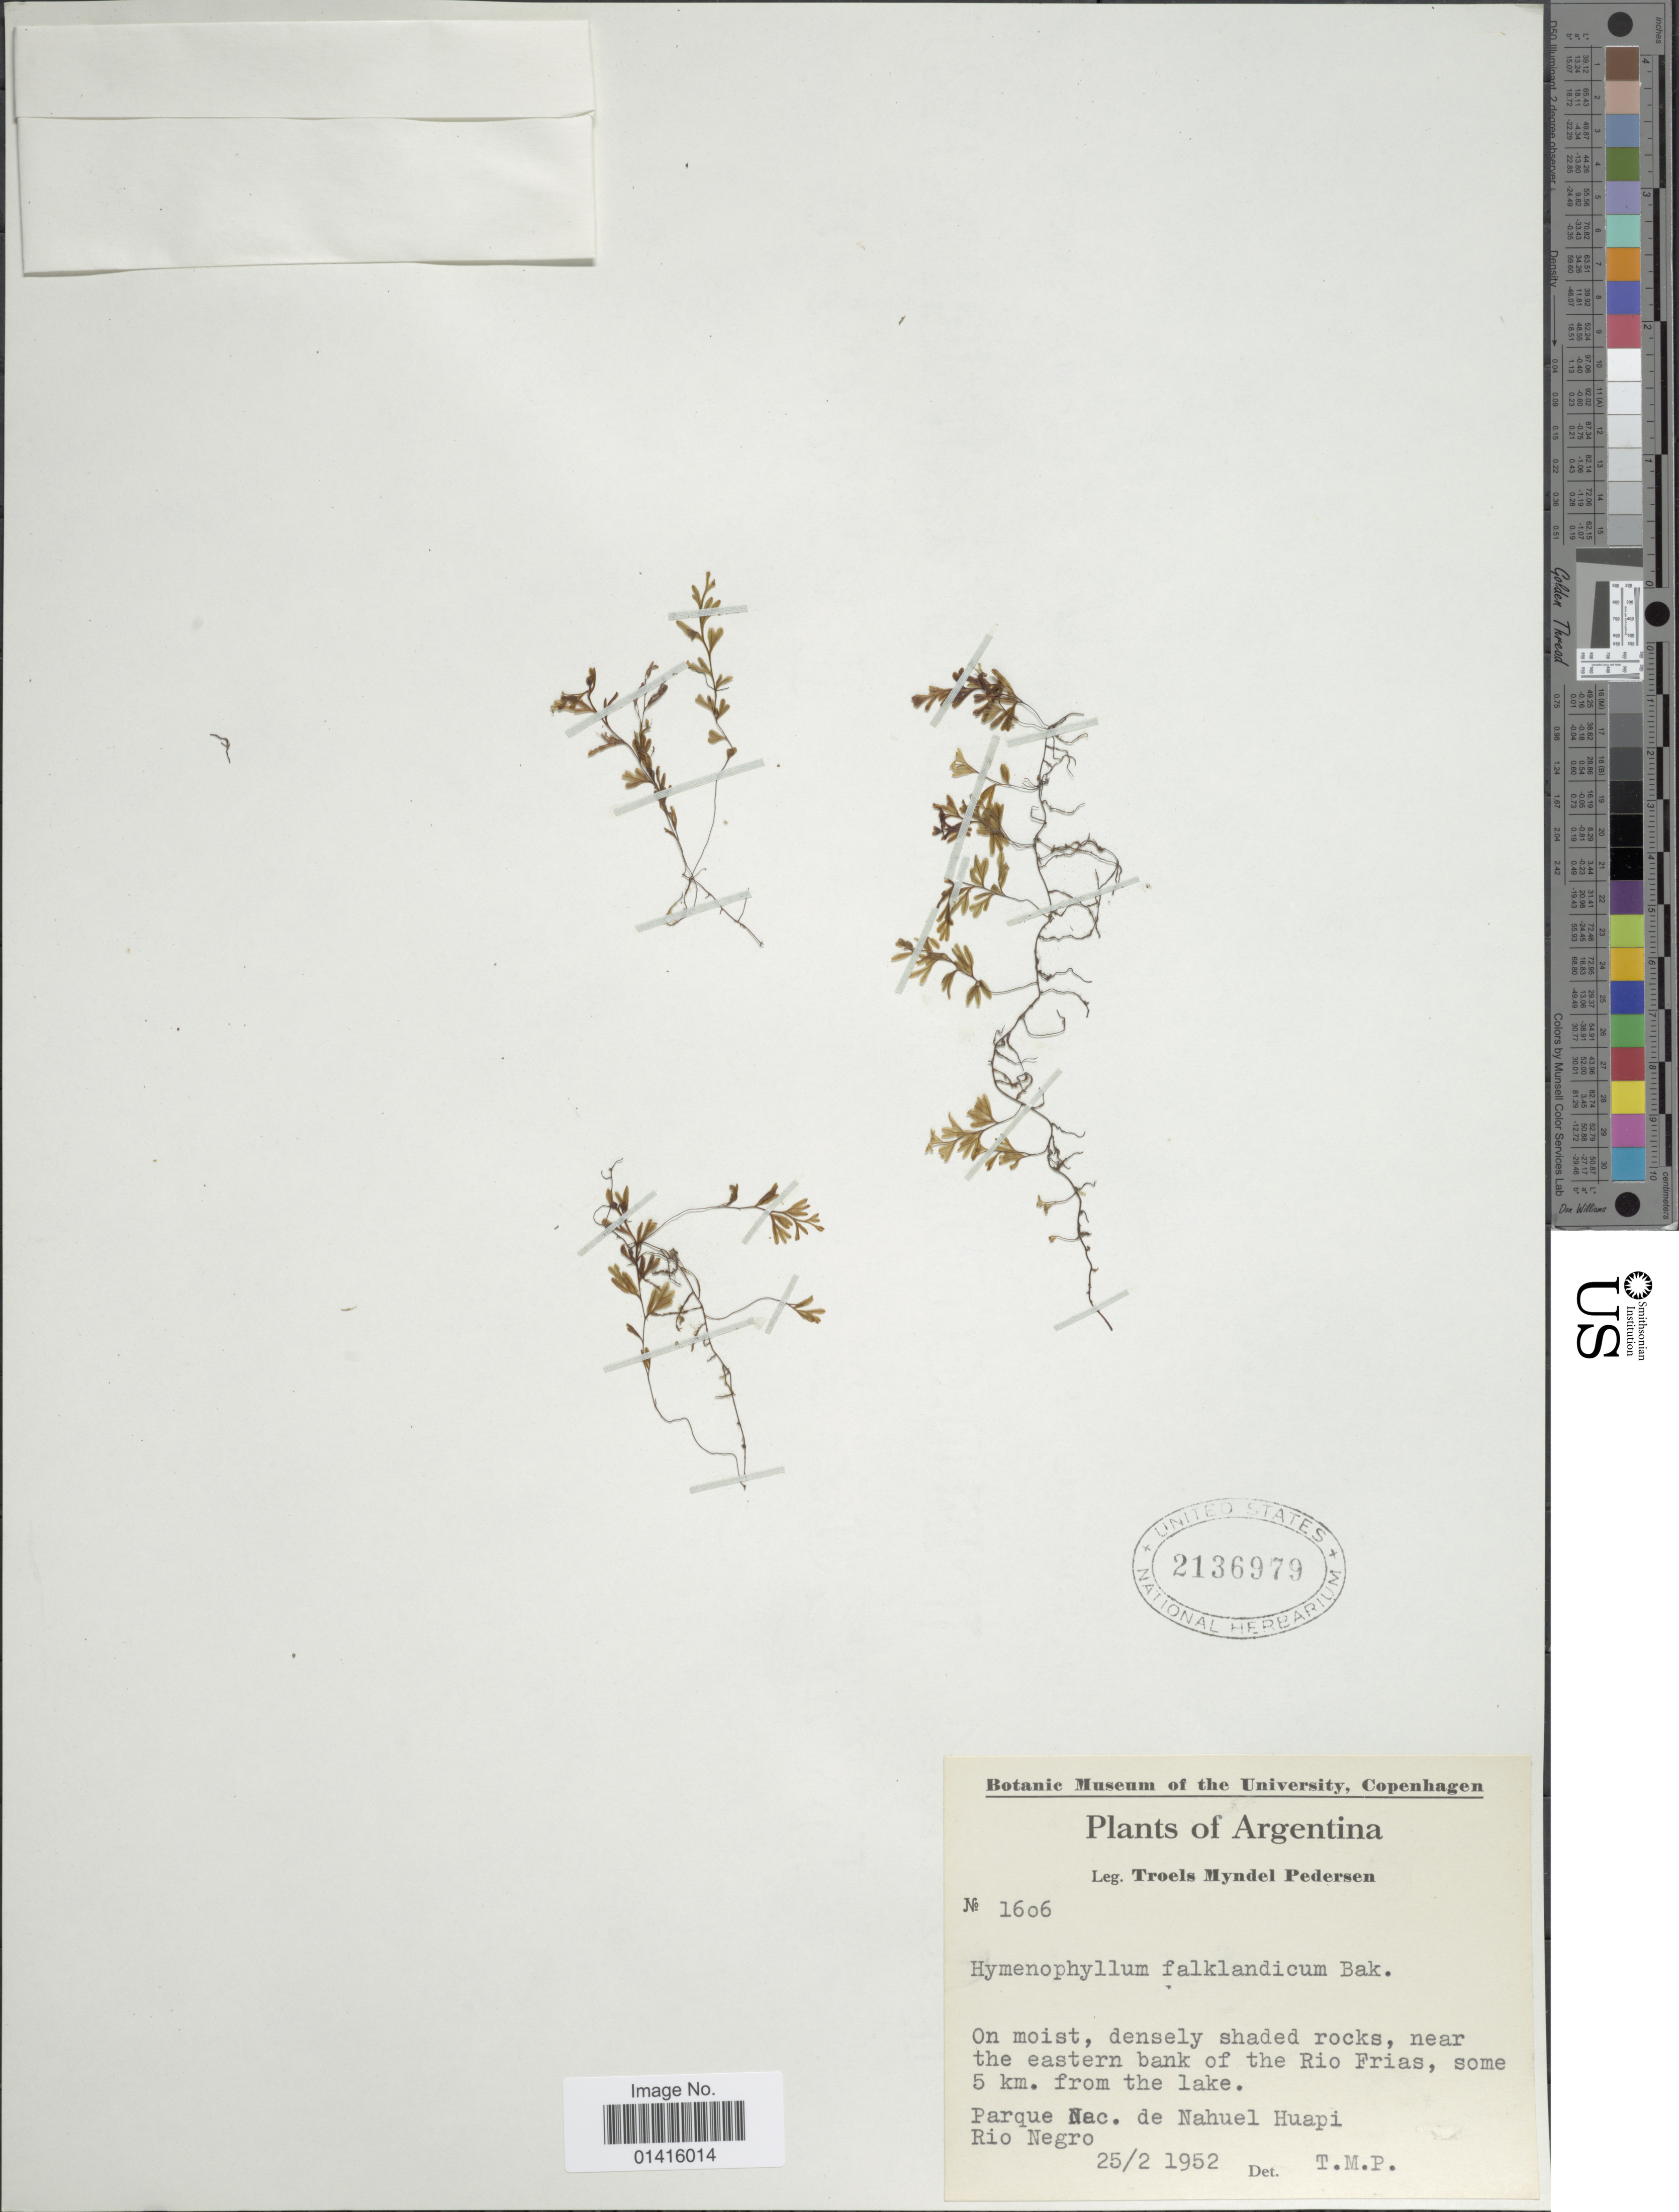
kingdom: Plantae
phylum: Tracheophyta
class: Polypodiopsida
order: Hymenophyllales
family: Hymenophyllaceae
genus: Hymenophyllum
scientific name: Hymenophyllum falklandicum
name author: Baker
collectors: T. Pederson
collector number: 1606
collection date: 1952-02-25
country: Argentina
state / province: Rio Negro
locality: On moist, densely shaded rocks, near the eastern bank of the Rio Frias, some 5km from the lake, Parque Nac. de Nahuel Huapi, Rio Negro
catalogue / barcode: US 2136979